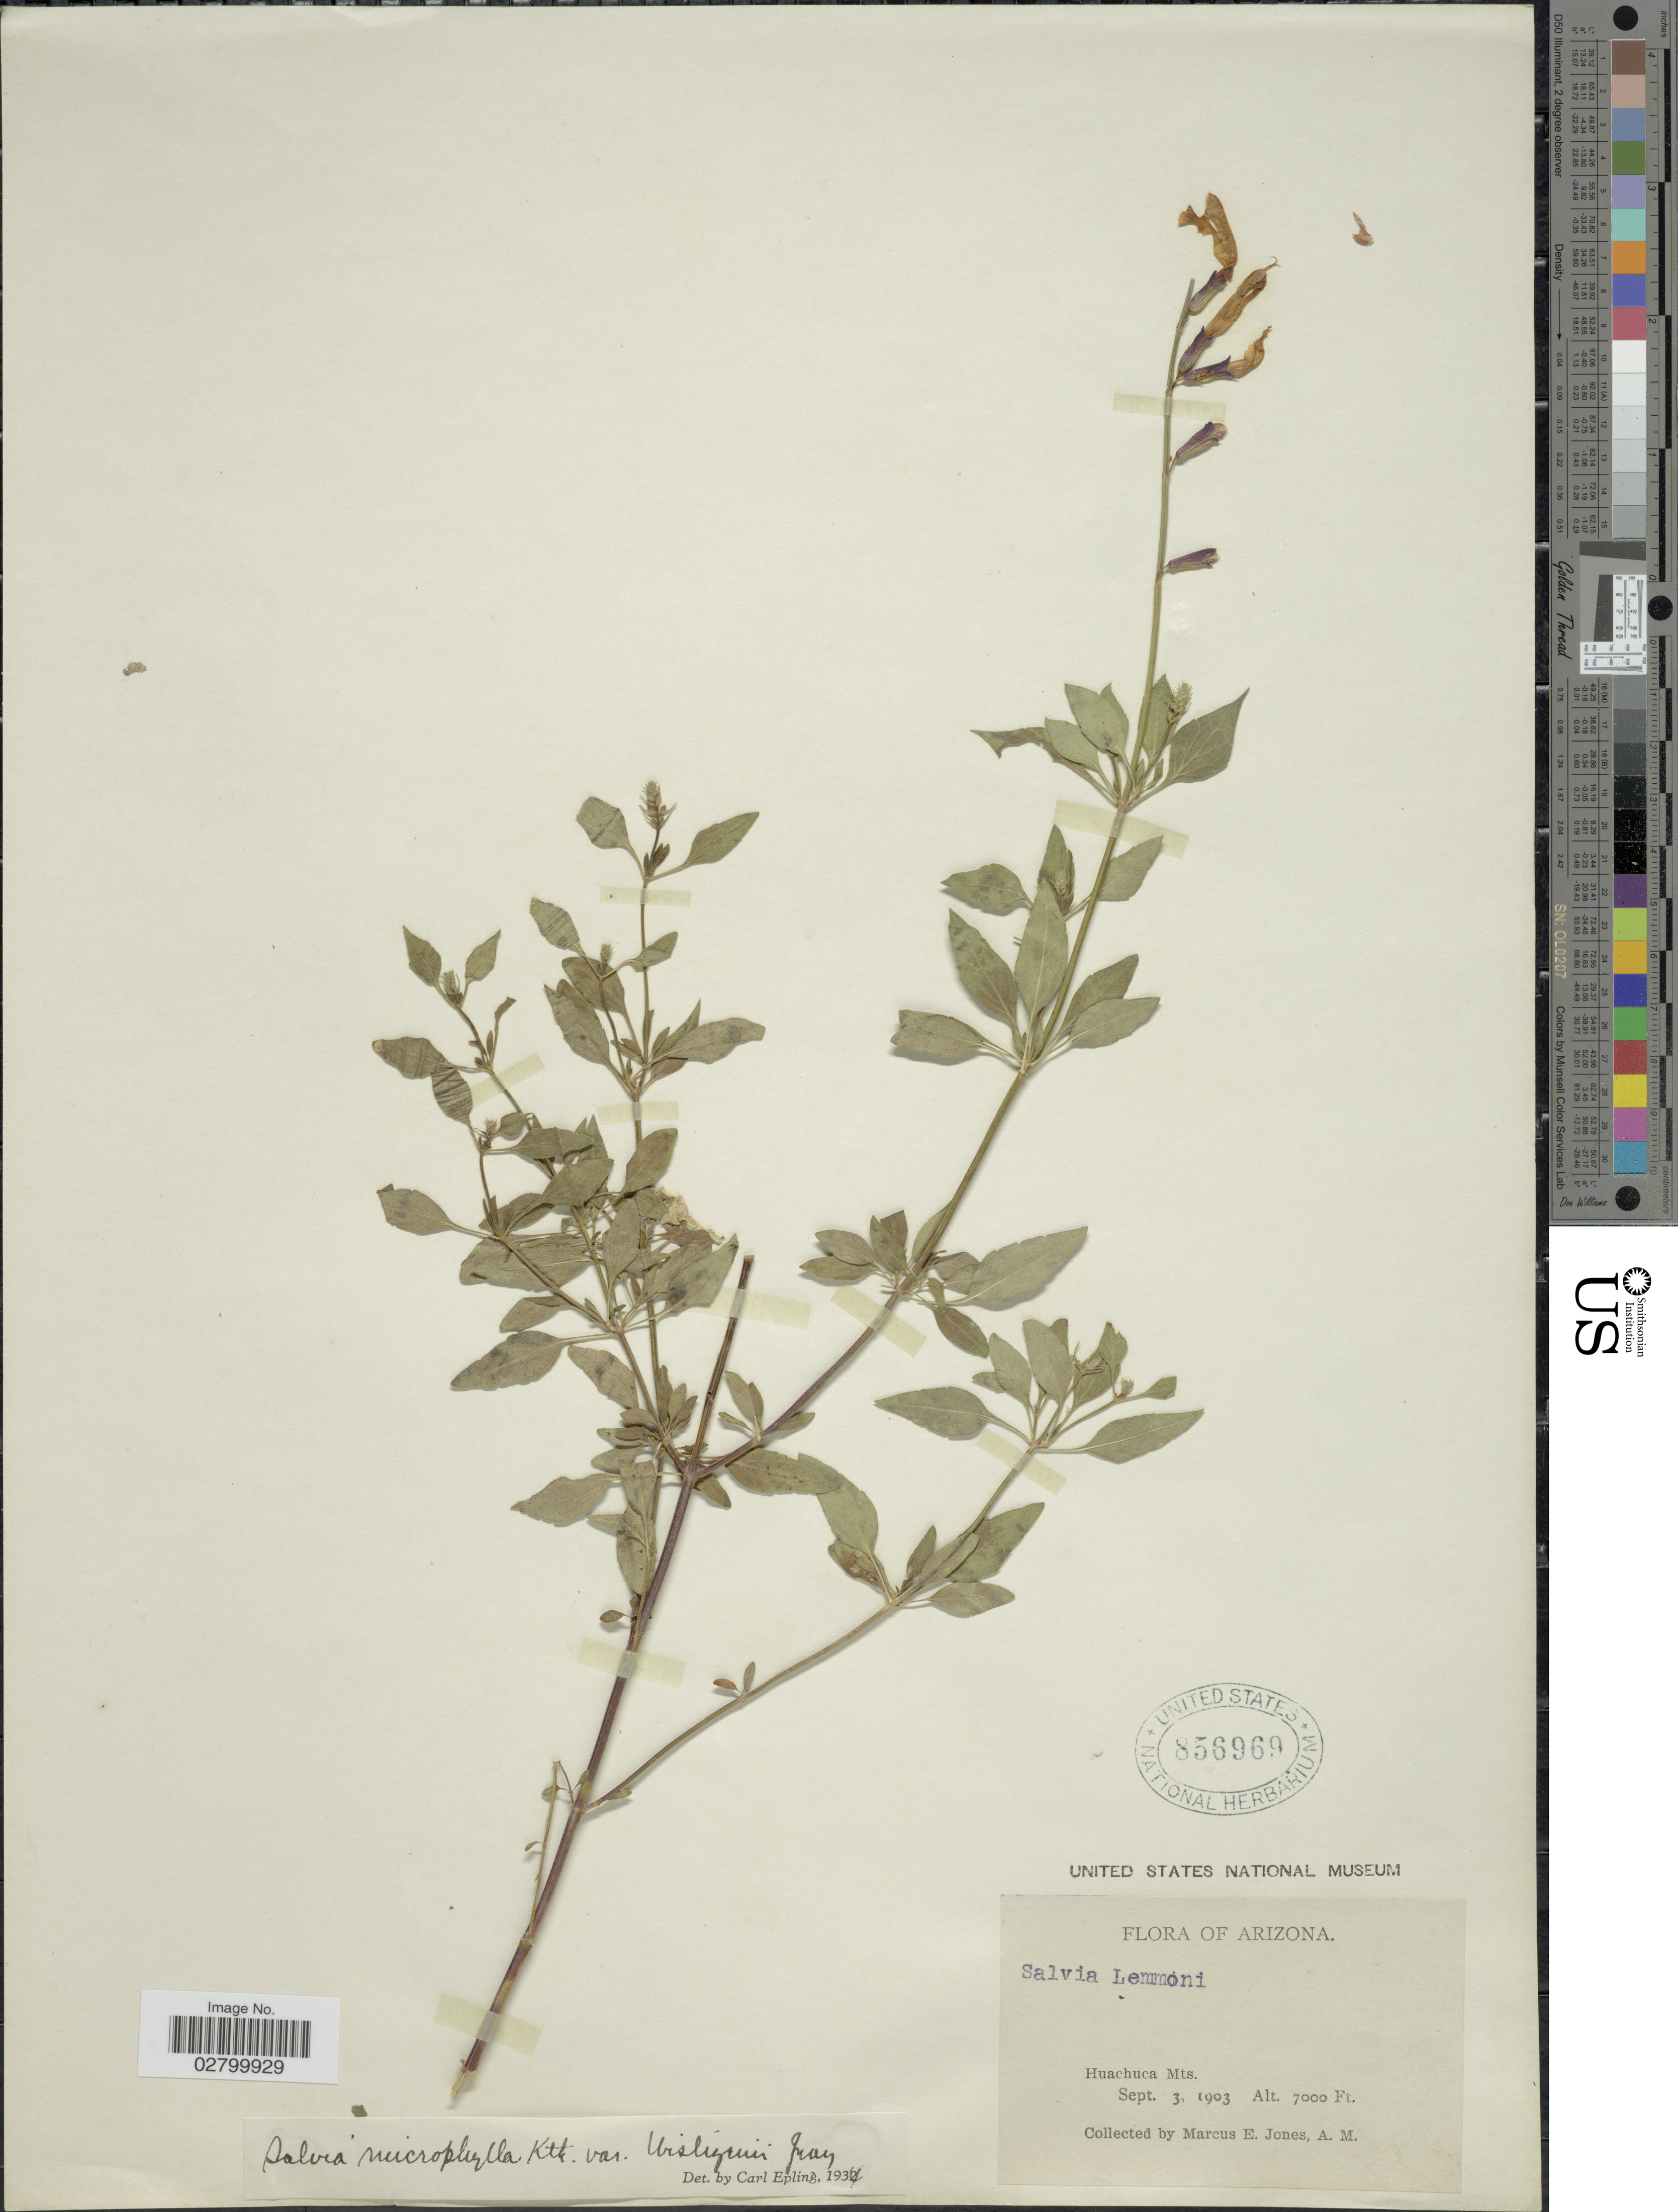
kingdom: Plantae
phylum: Tracheophyta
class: Magnoliopsida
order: Lamiales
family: Lamiaceae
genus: Salvia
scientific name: Salvia microphylla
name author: Kunth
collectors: M. E. Jones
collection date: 1903-09-03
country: United States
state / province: Arizona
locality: Huachuca Mts.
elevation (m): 2134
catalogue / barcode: US 856969